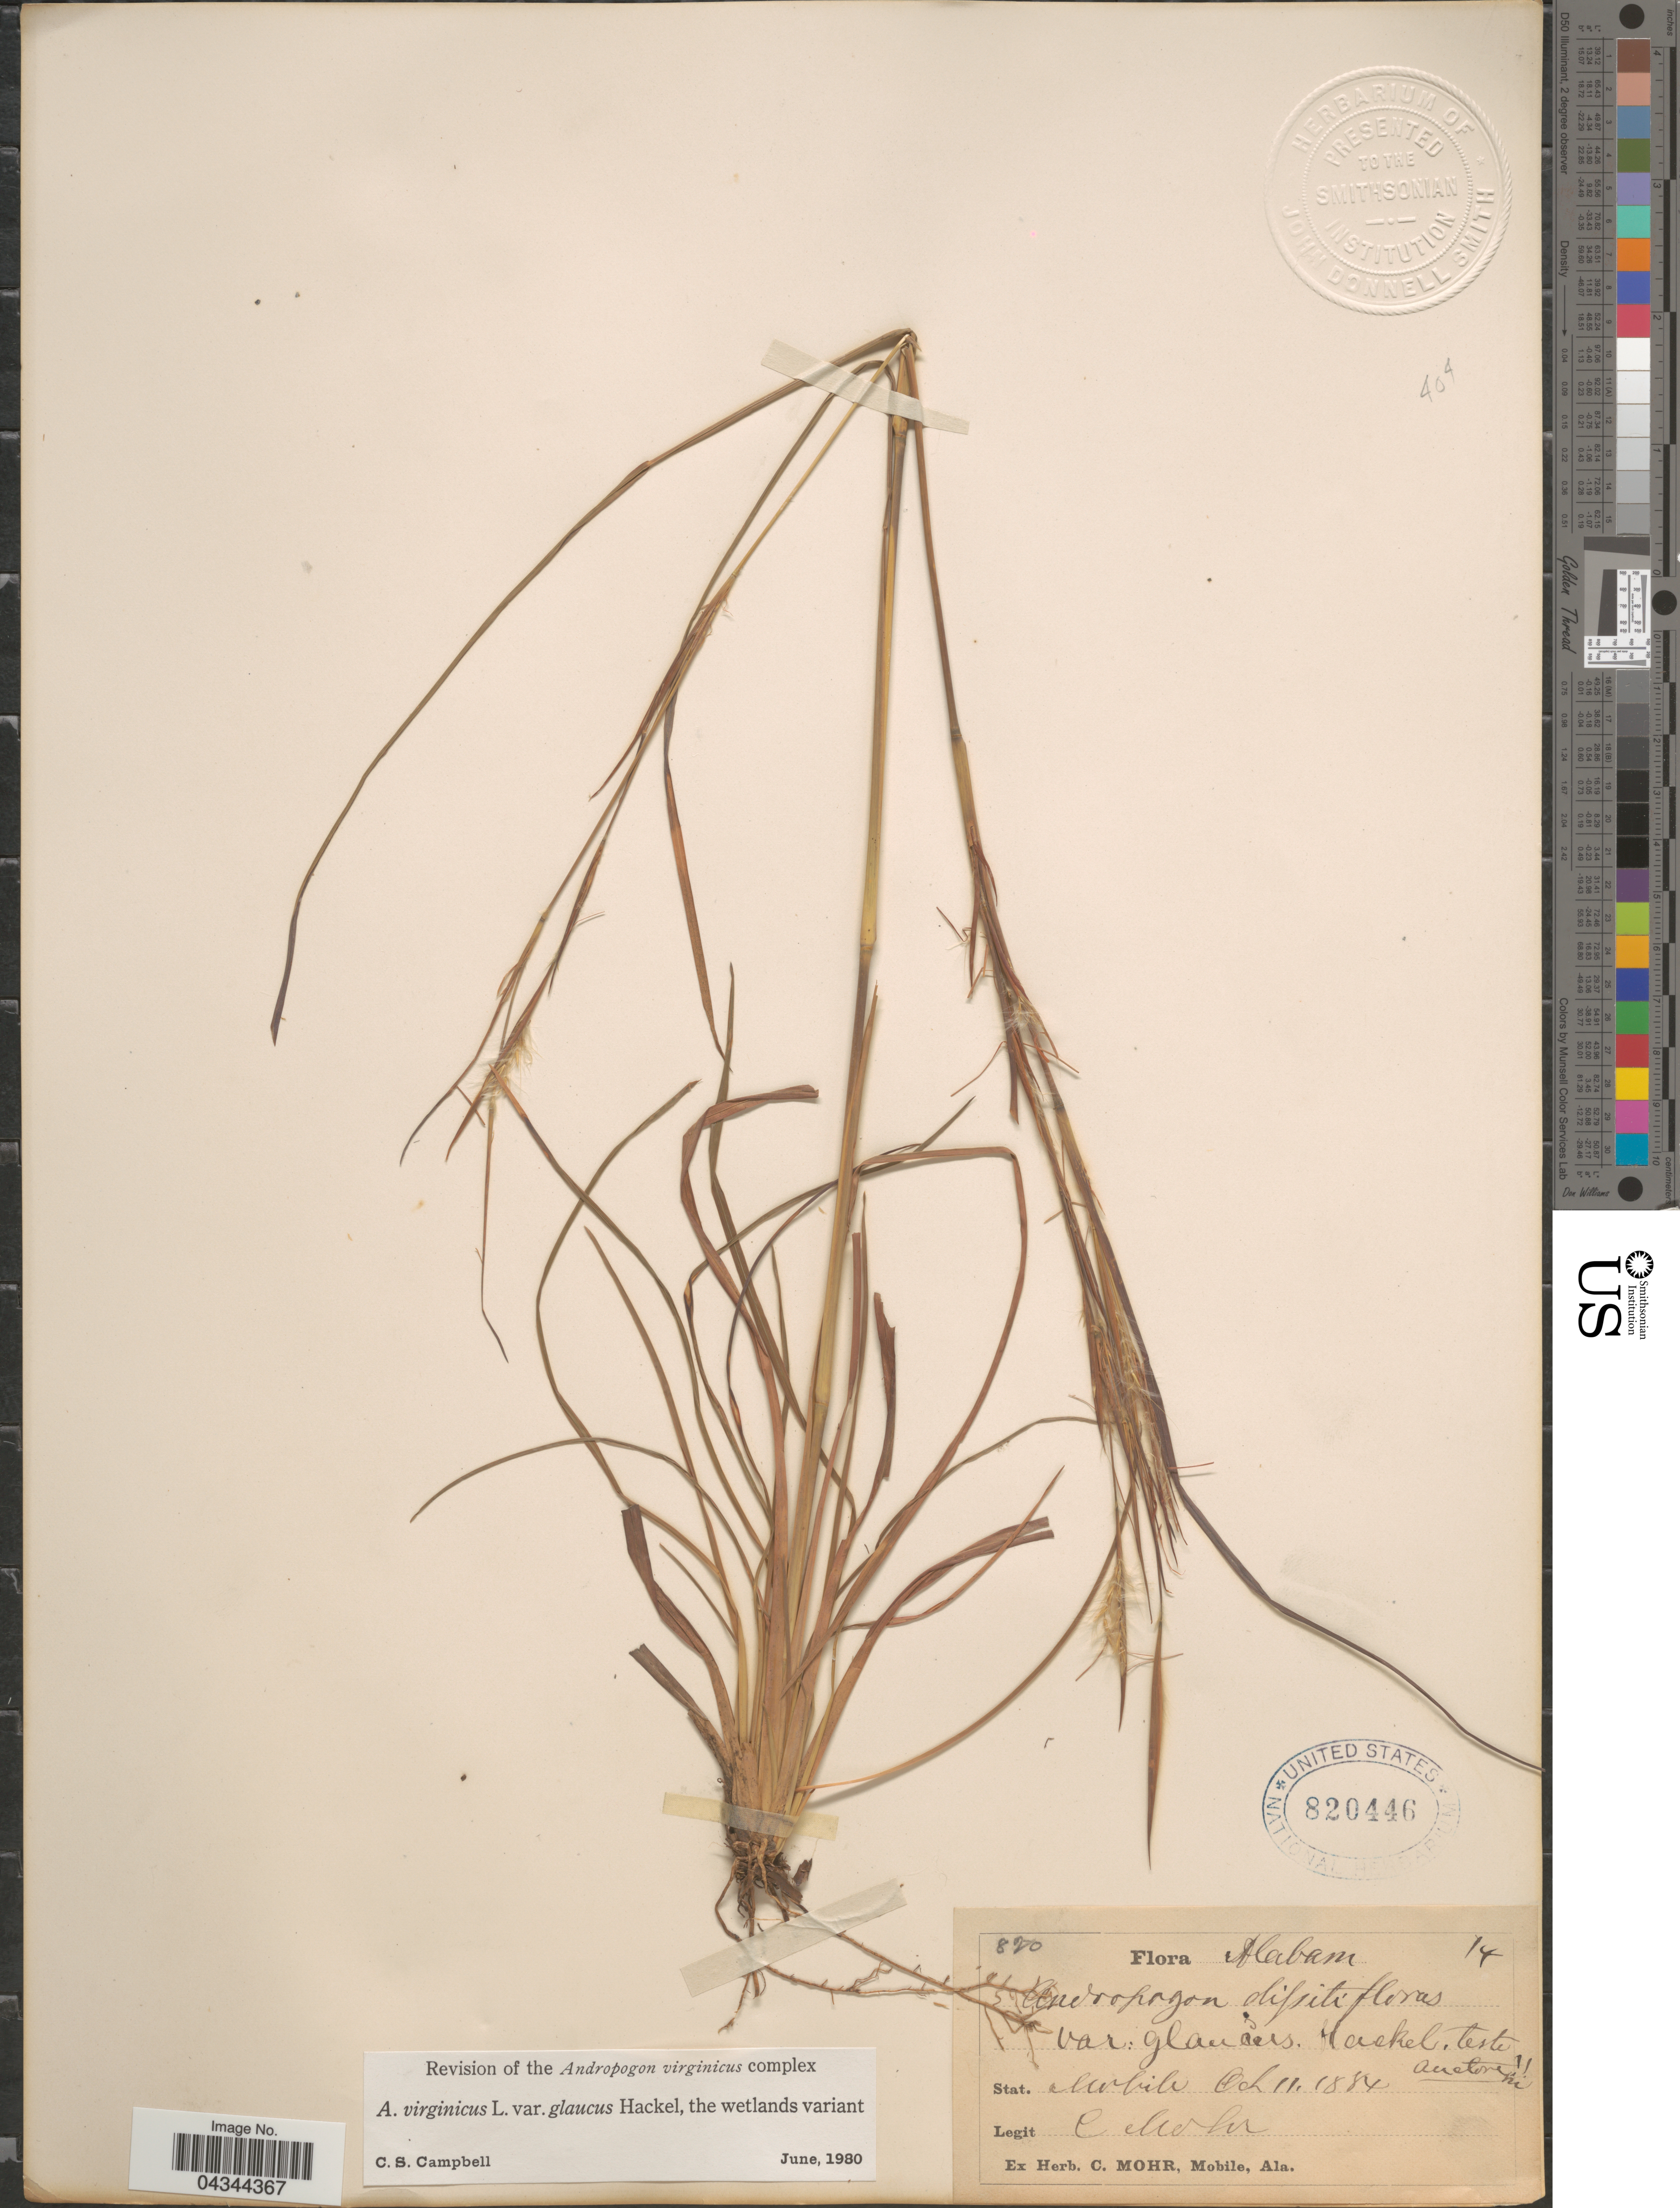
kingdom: Plantae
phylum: Tracheophyta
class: Liliopsida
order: Poales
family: Poaceae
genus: Andropogon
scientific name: Andropogon virginicus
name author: L.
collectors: C. T. Mohr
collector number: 820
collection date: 1884-10-11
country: United States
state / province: Alabama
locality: Stat. Mobile.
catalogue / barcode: US 820446